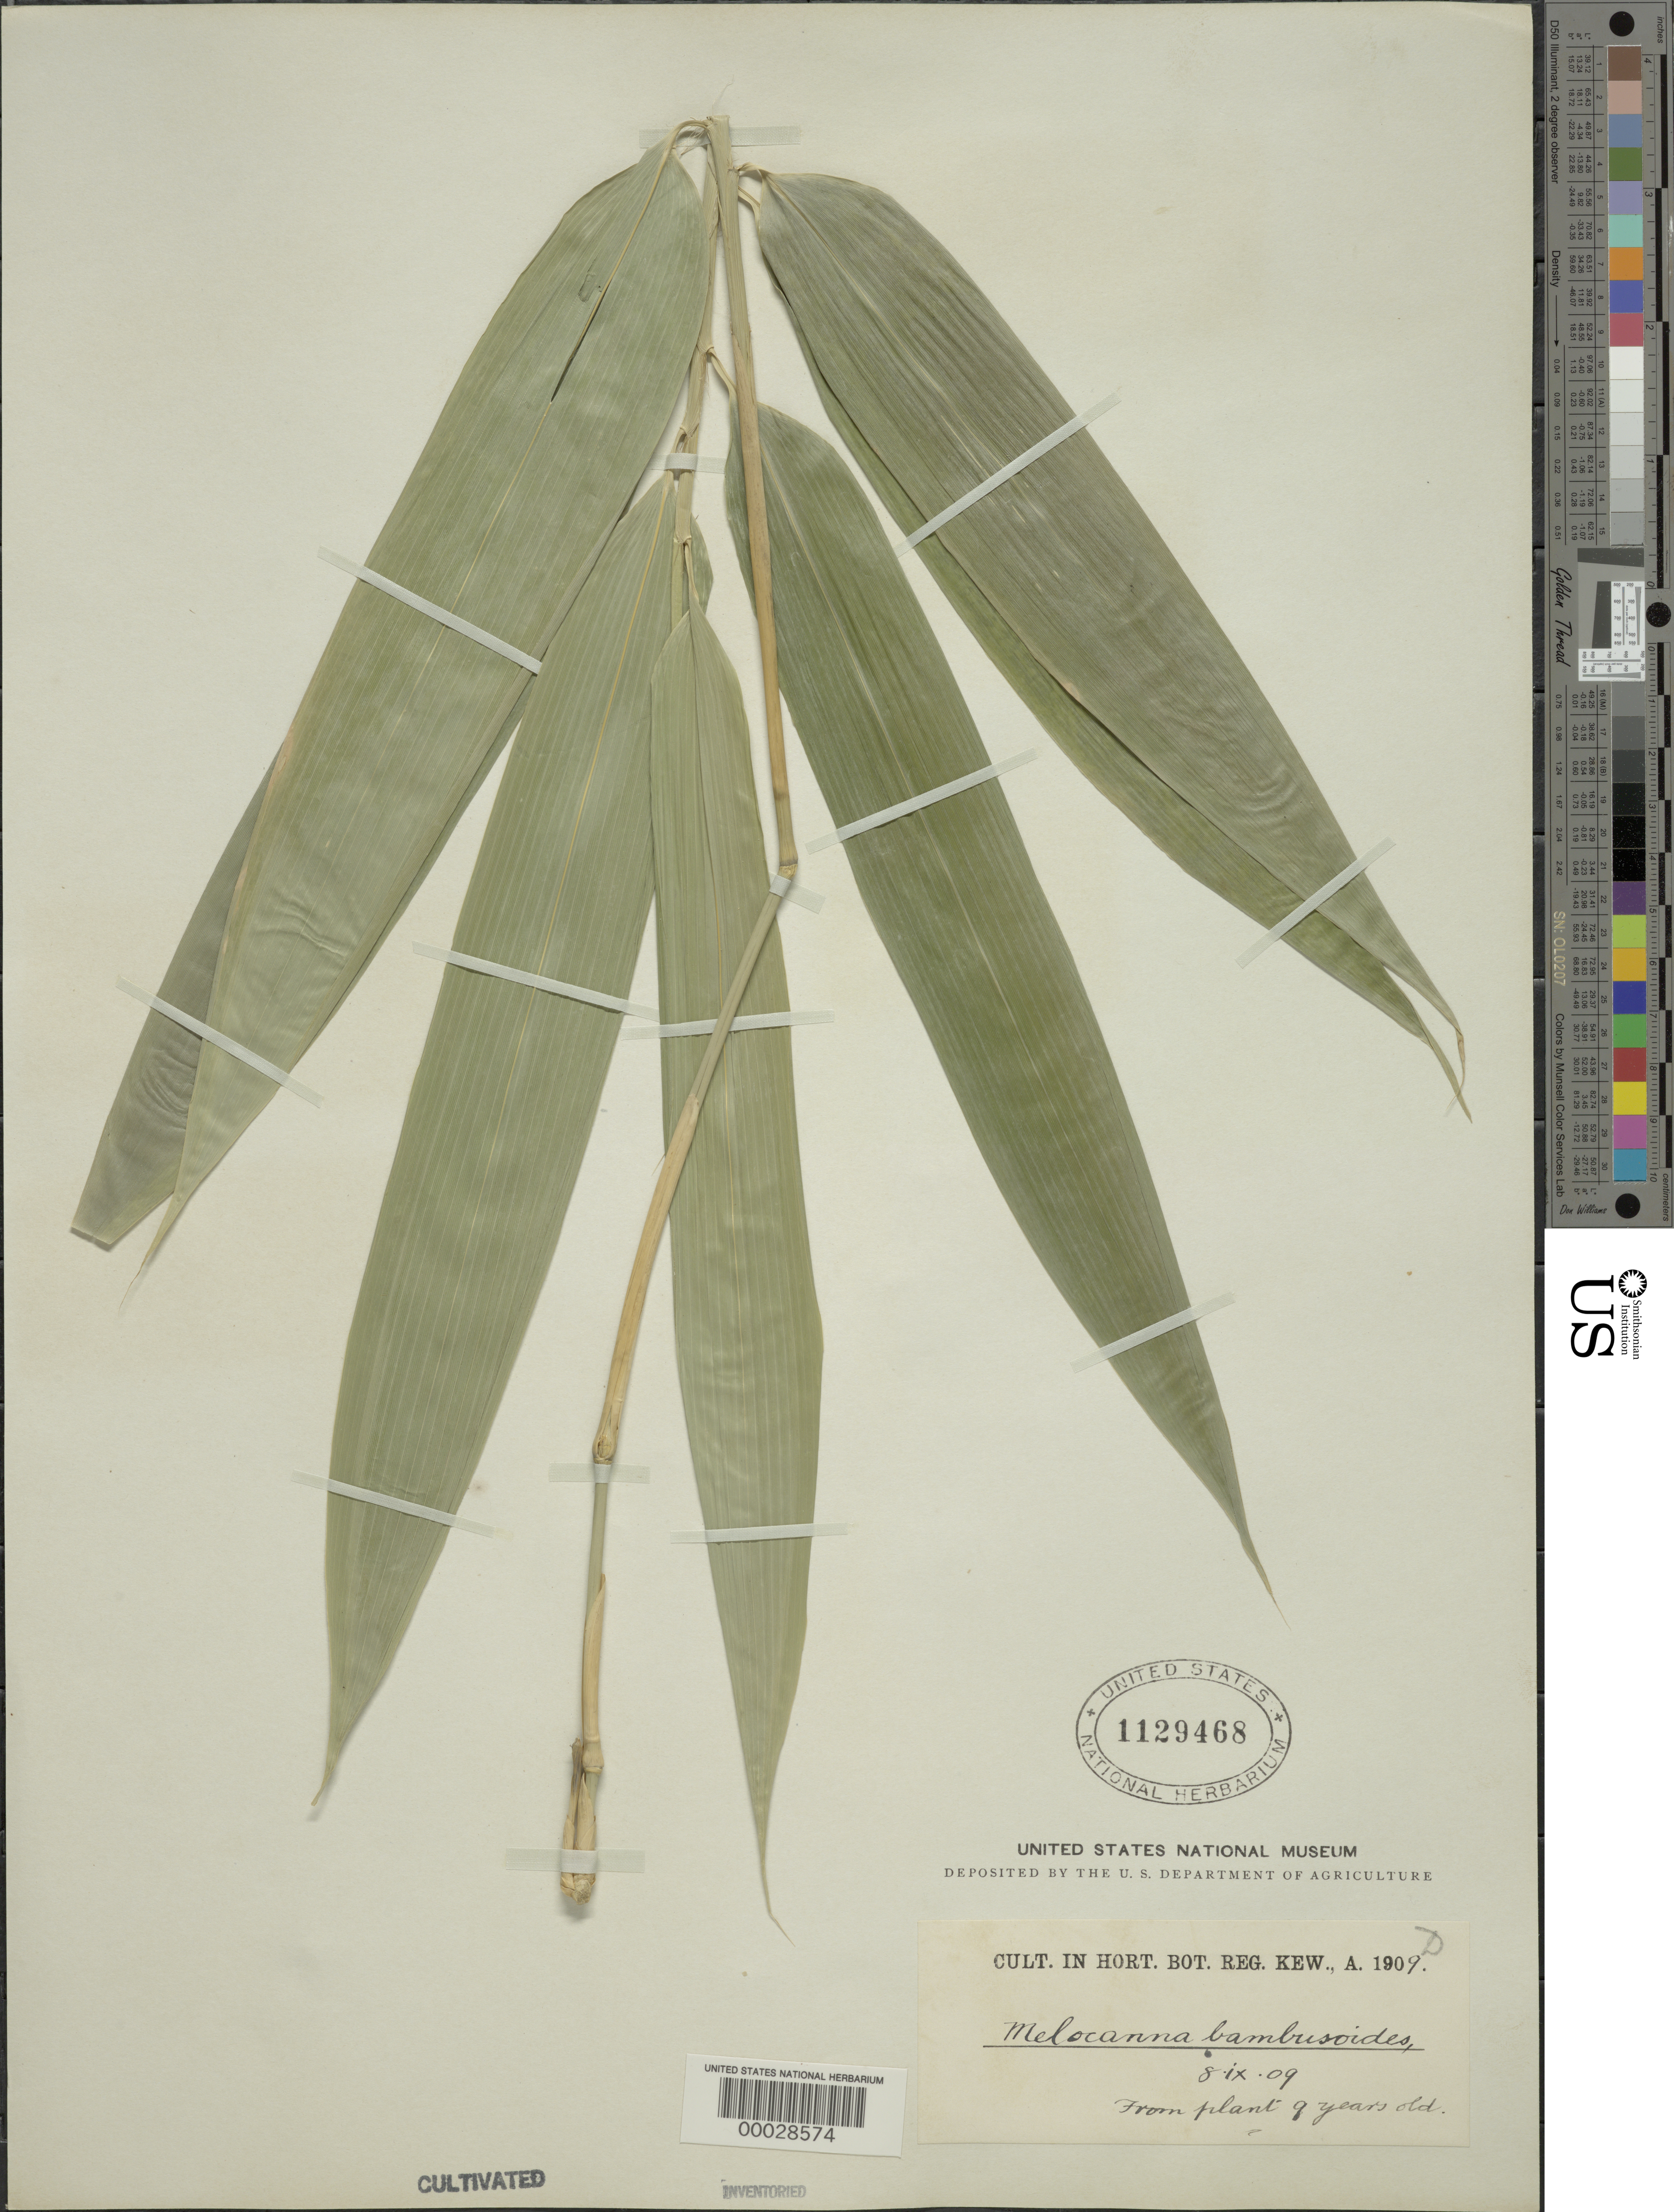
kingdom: Plantae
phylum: Tracheophyta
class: Liliopsida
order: Poales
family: Poaceae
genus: Melocanna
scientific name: Melocanna baccifera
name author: (Roxb.) Kurz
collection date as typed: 08 Sep 1909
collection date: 1909-09-08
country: United Kingdom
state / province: England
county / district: Surrey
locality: Royal botanic gardens; kew, richmond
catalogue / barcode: US 1129468